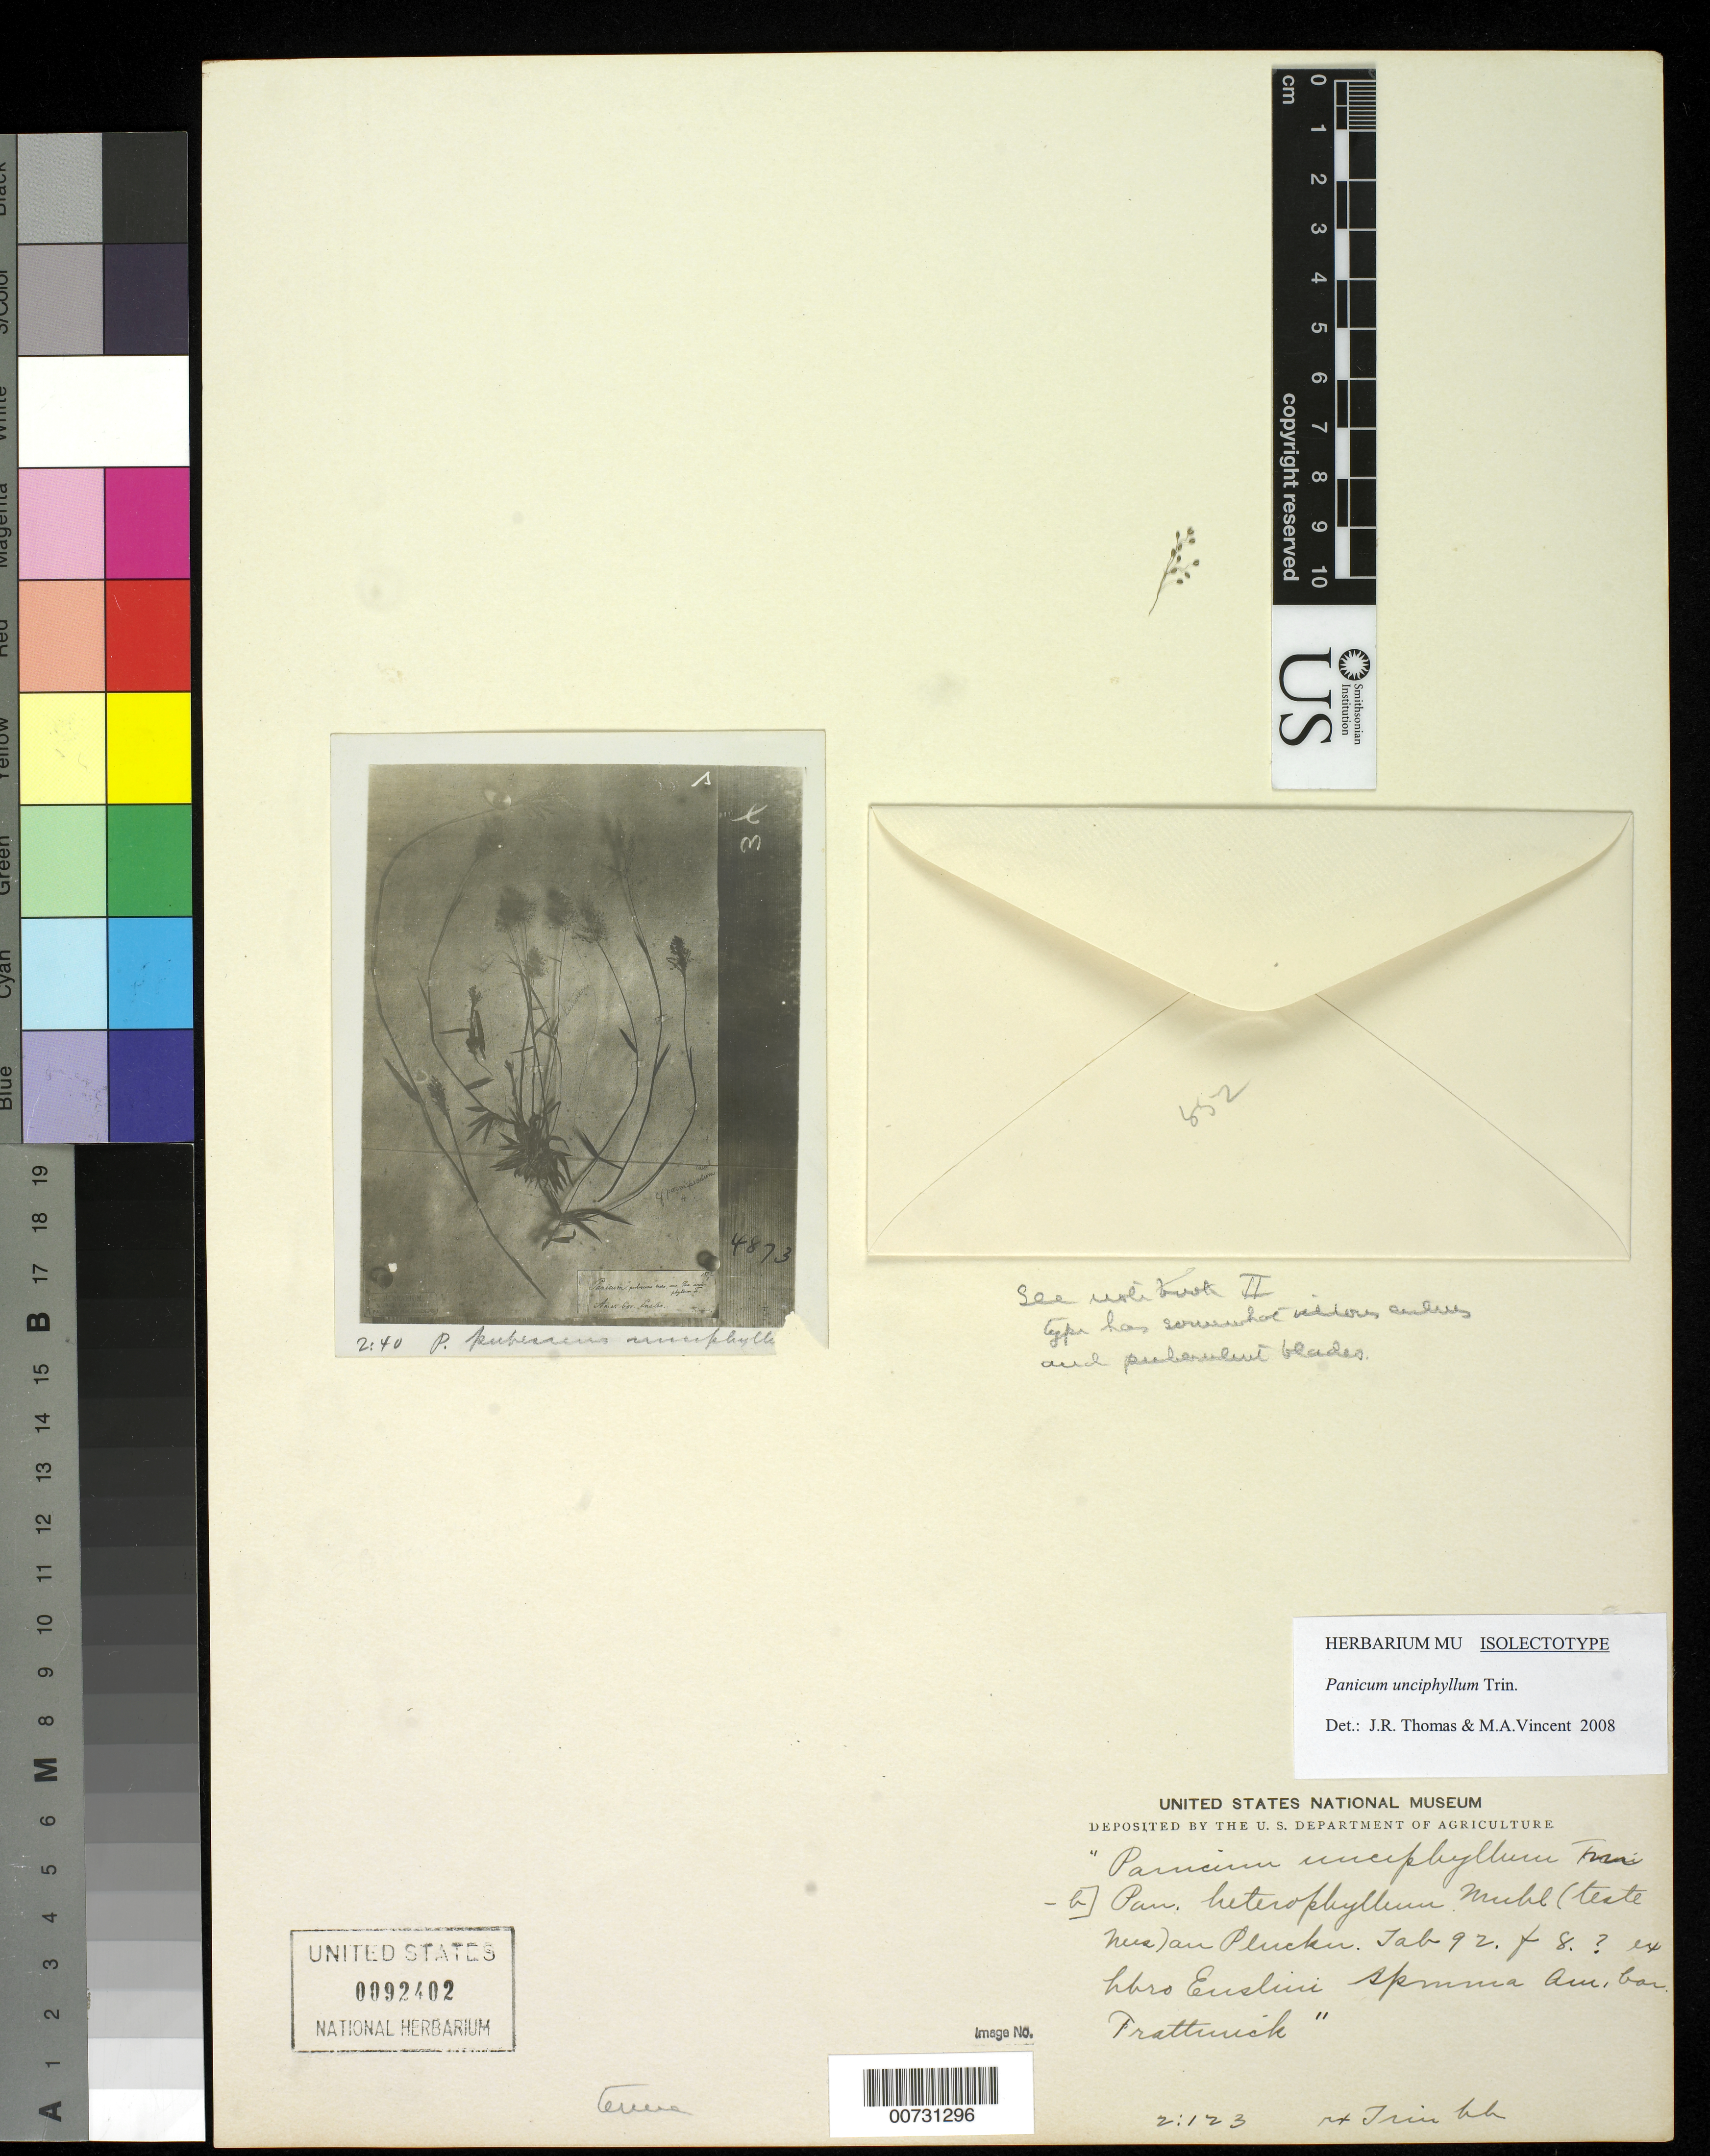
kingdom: Plantae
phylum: Tracheophyta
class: Liliopsida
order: Poales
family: Poaceae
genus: Panicum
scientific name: Panicum unciphyllum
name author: Trin.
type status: Isolectotype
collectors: L. Trattinick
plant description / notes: Currently accepted name as cited 2003 by Zuloaga et al. in Cat. New World Grasses 3 (Contr. U.S. Natl. Herb. 46): 428.; Fragment of type specimen ex herb. Trin.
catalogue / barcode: US 92402